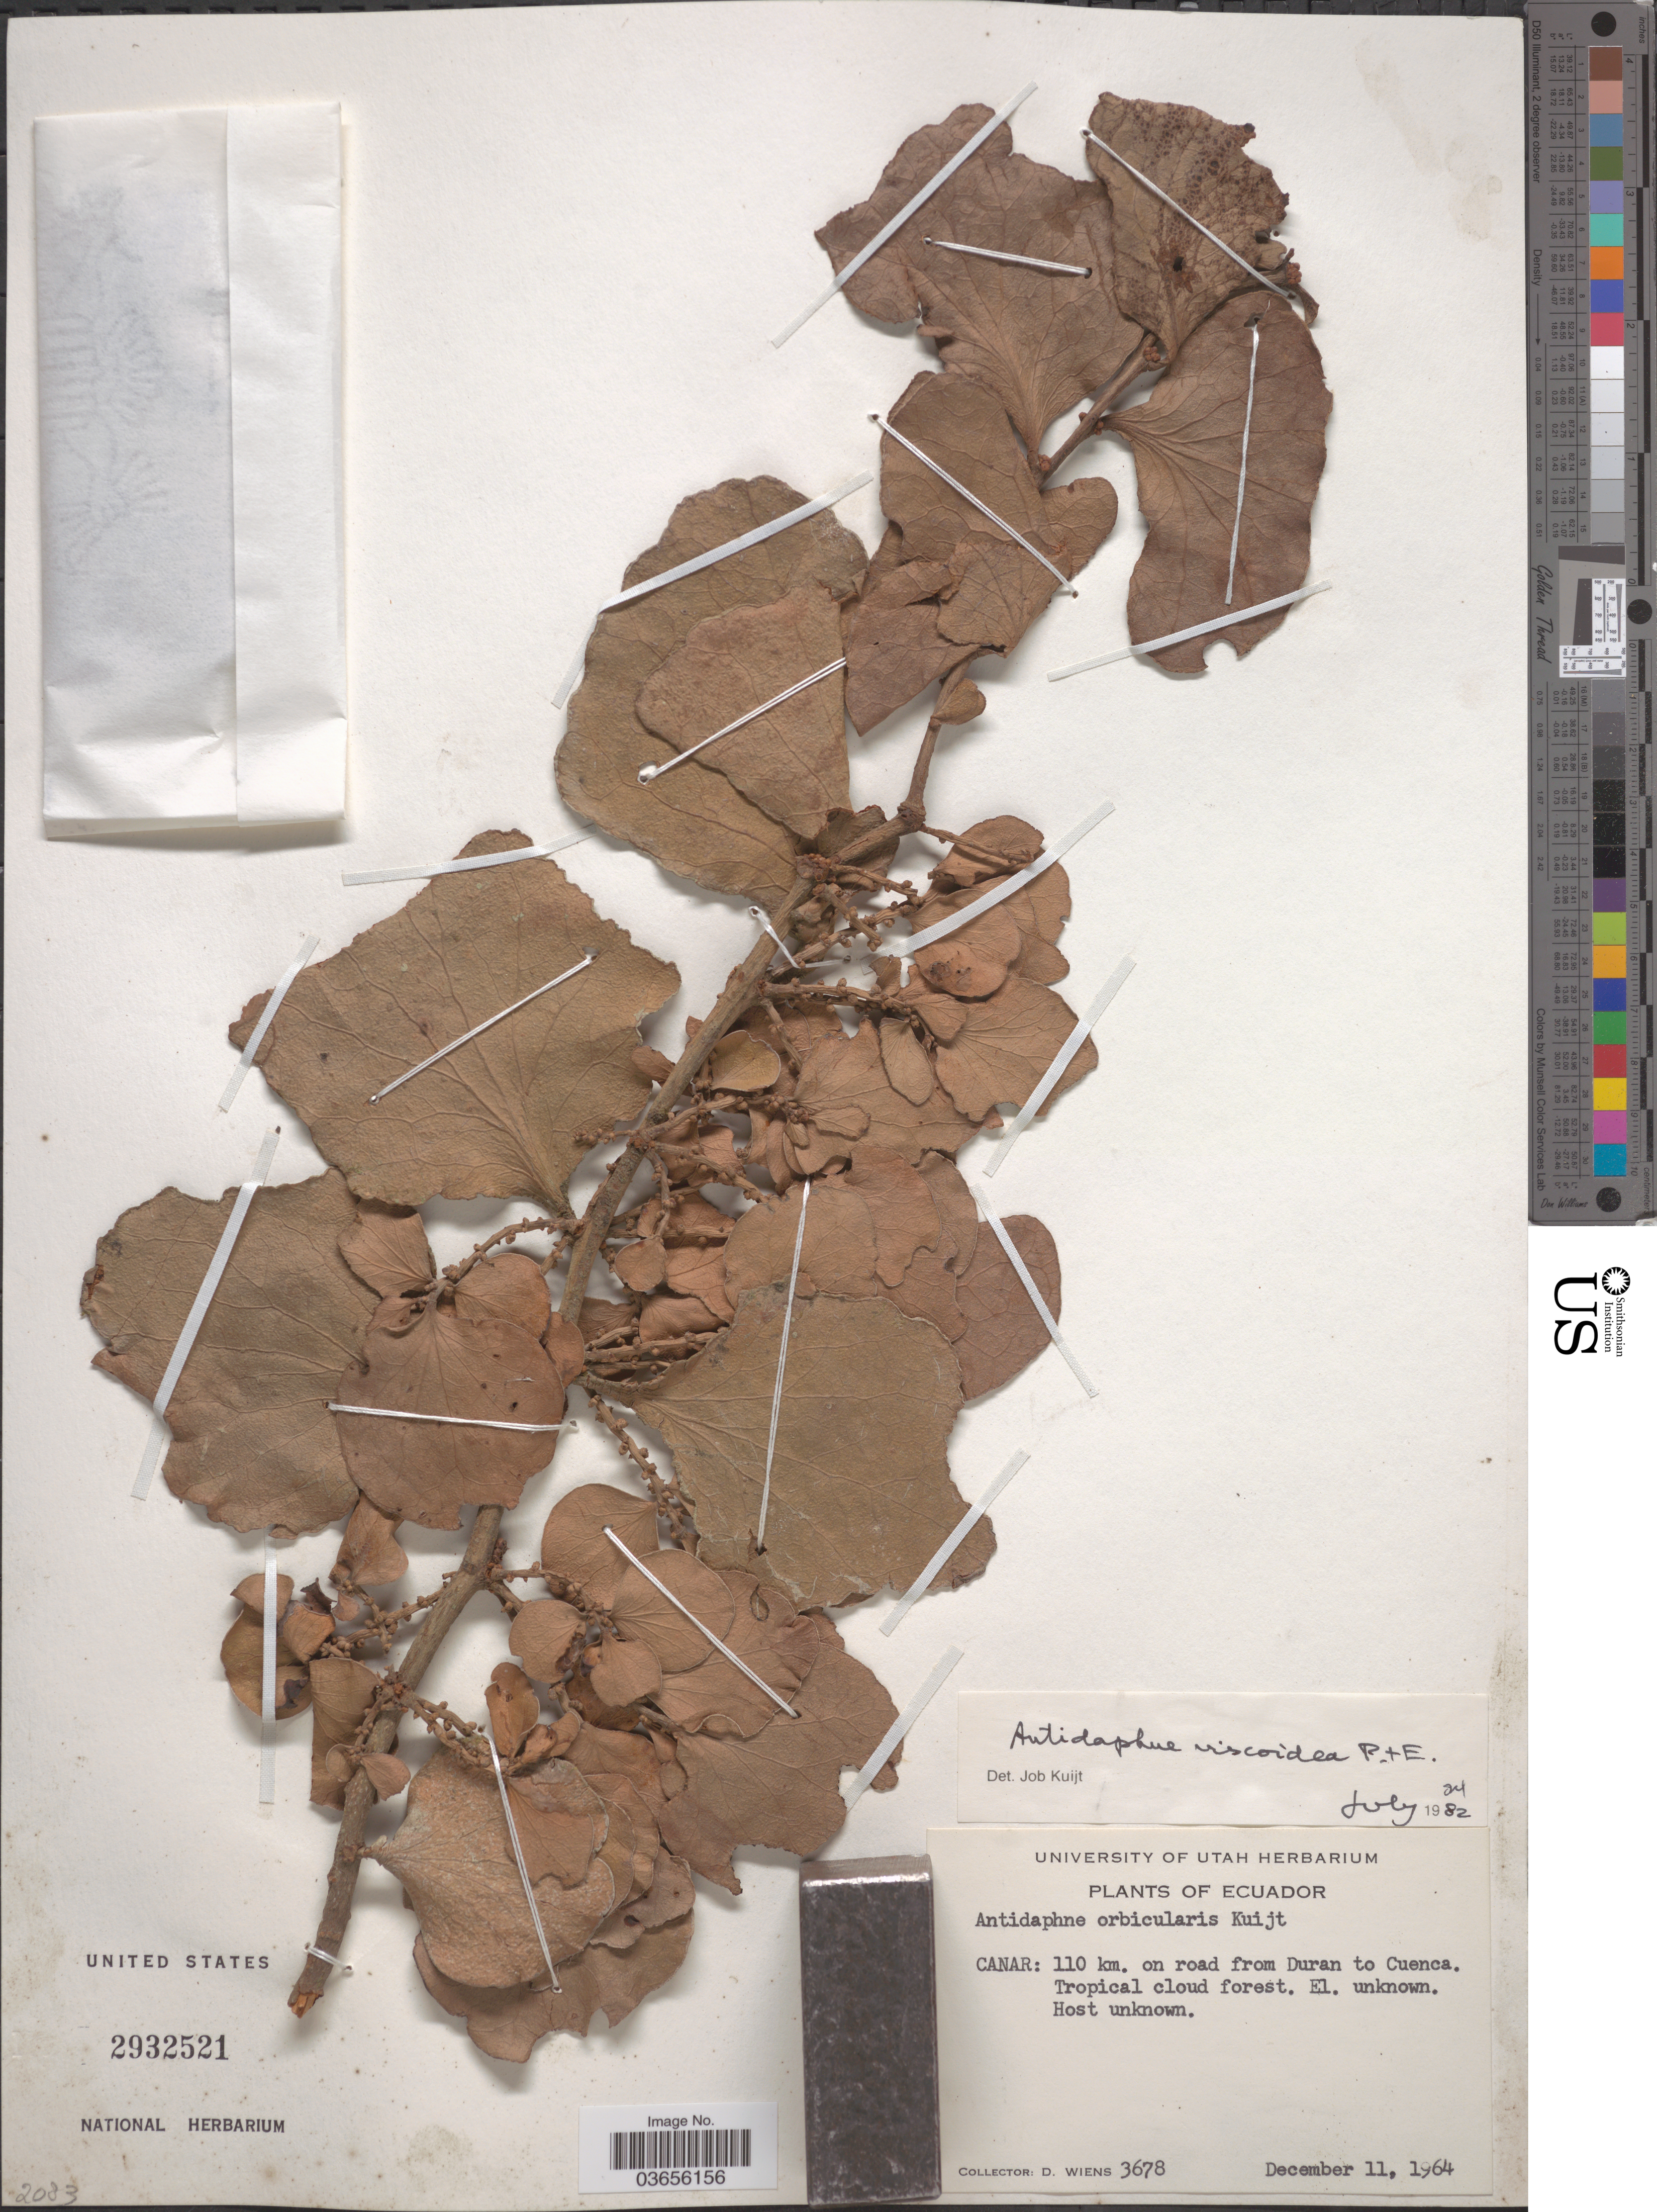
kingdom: Plantae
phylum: Tracheophyta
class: Magnoliopsida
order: Santalales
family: Santalaceae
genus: Antidaphne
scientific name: Antidaphne viscoidea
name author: Poepp. & Endl.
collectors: D. Wiens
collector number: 3678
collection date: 1964-12-11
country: Ecuador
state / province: Cañar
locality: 110 km. on road from Duran to Cuenca.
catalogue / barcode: US 2932521